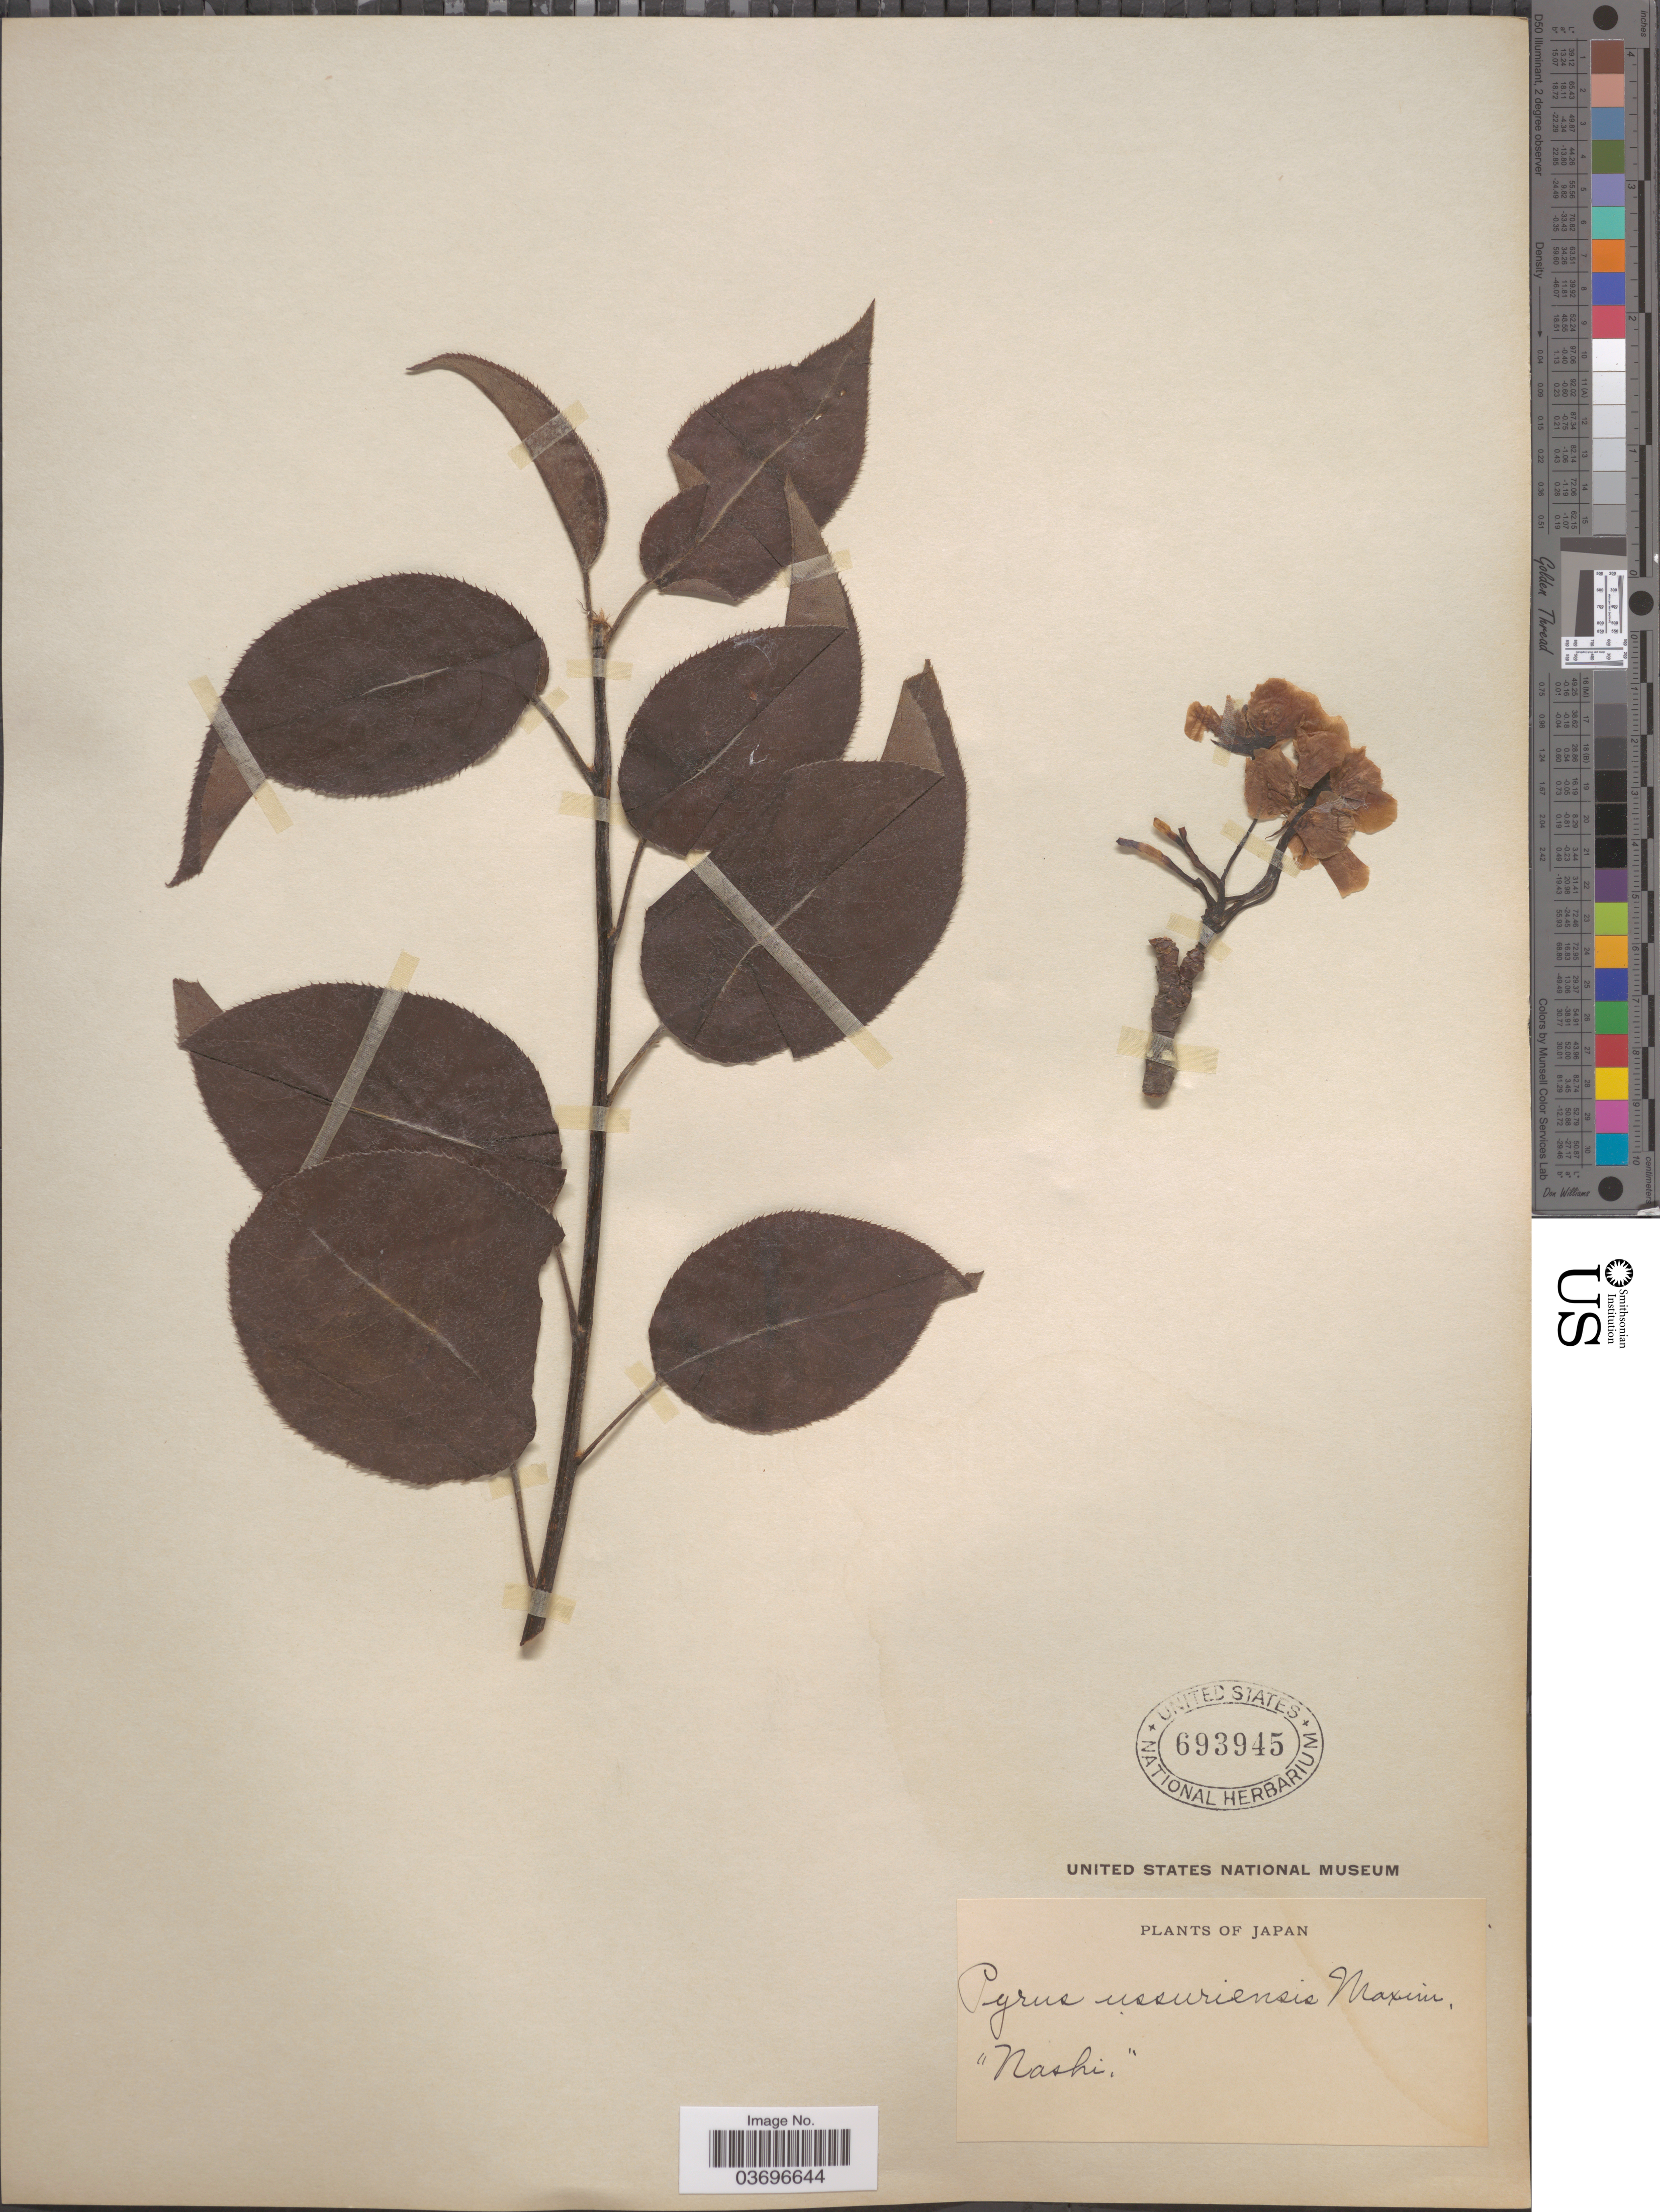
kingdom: Plantae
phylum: Tracheophyta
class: Magnoliopsida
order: Rosales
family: Rosaceae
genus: Pyrus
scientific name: Pyrus ussuriensis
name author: Maxim.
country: Japan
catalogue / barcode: US 693945